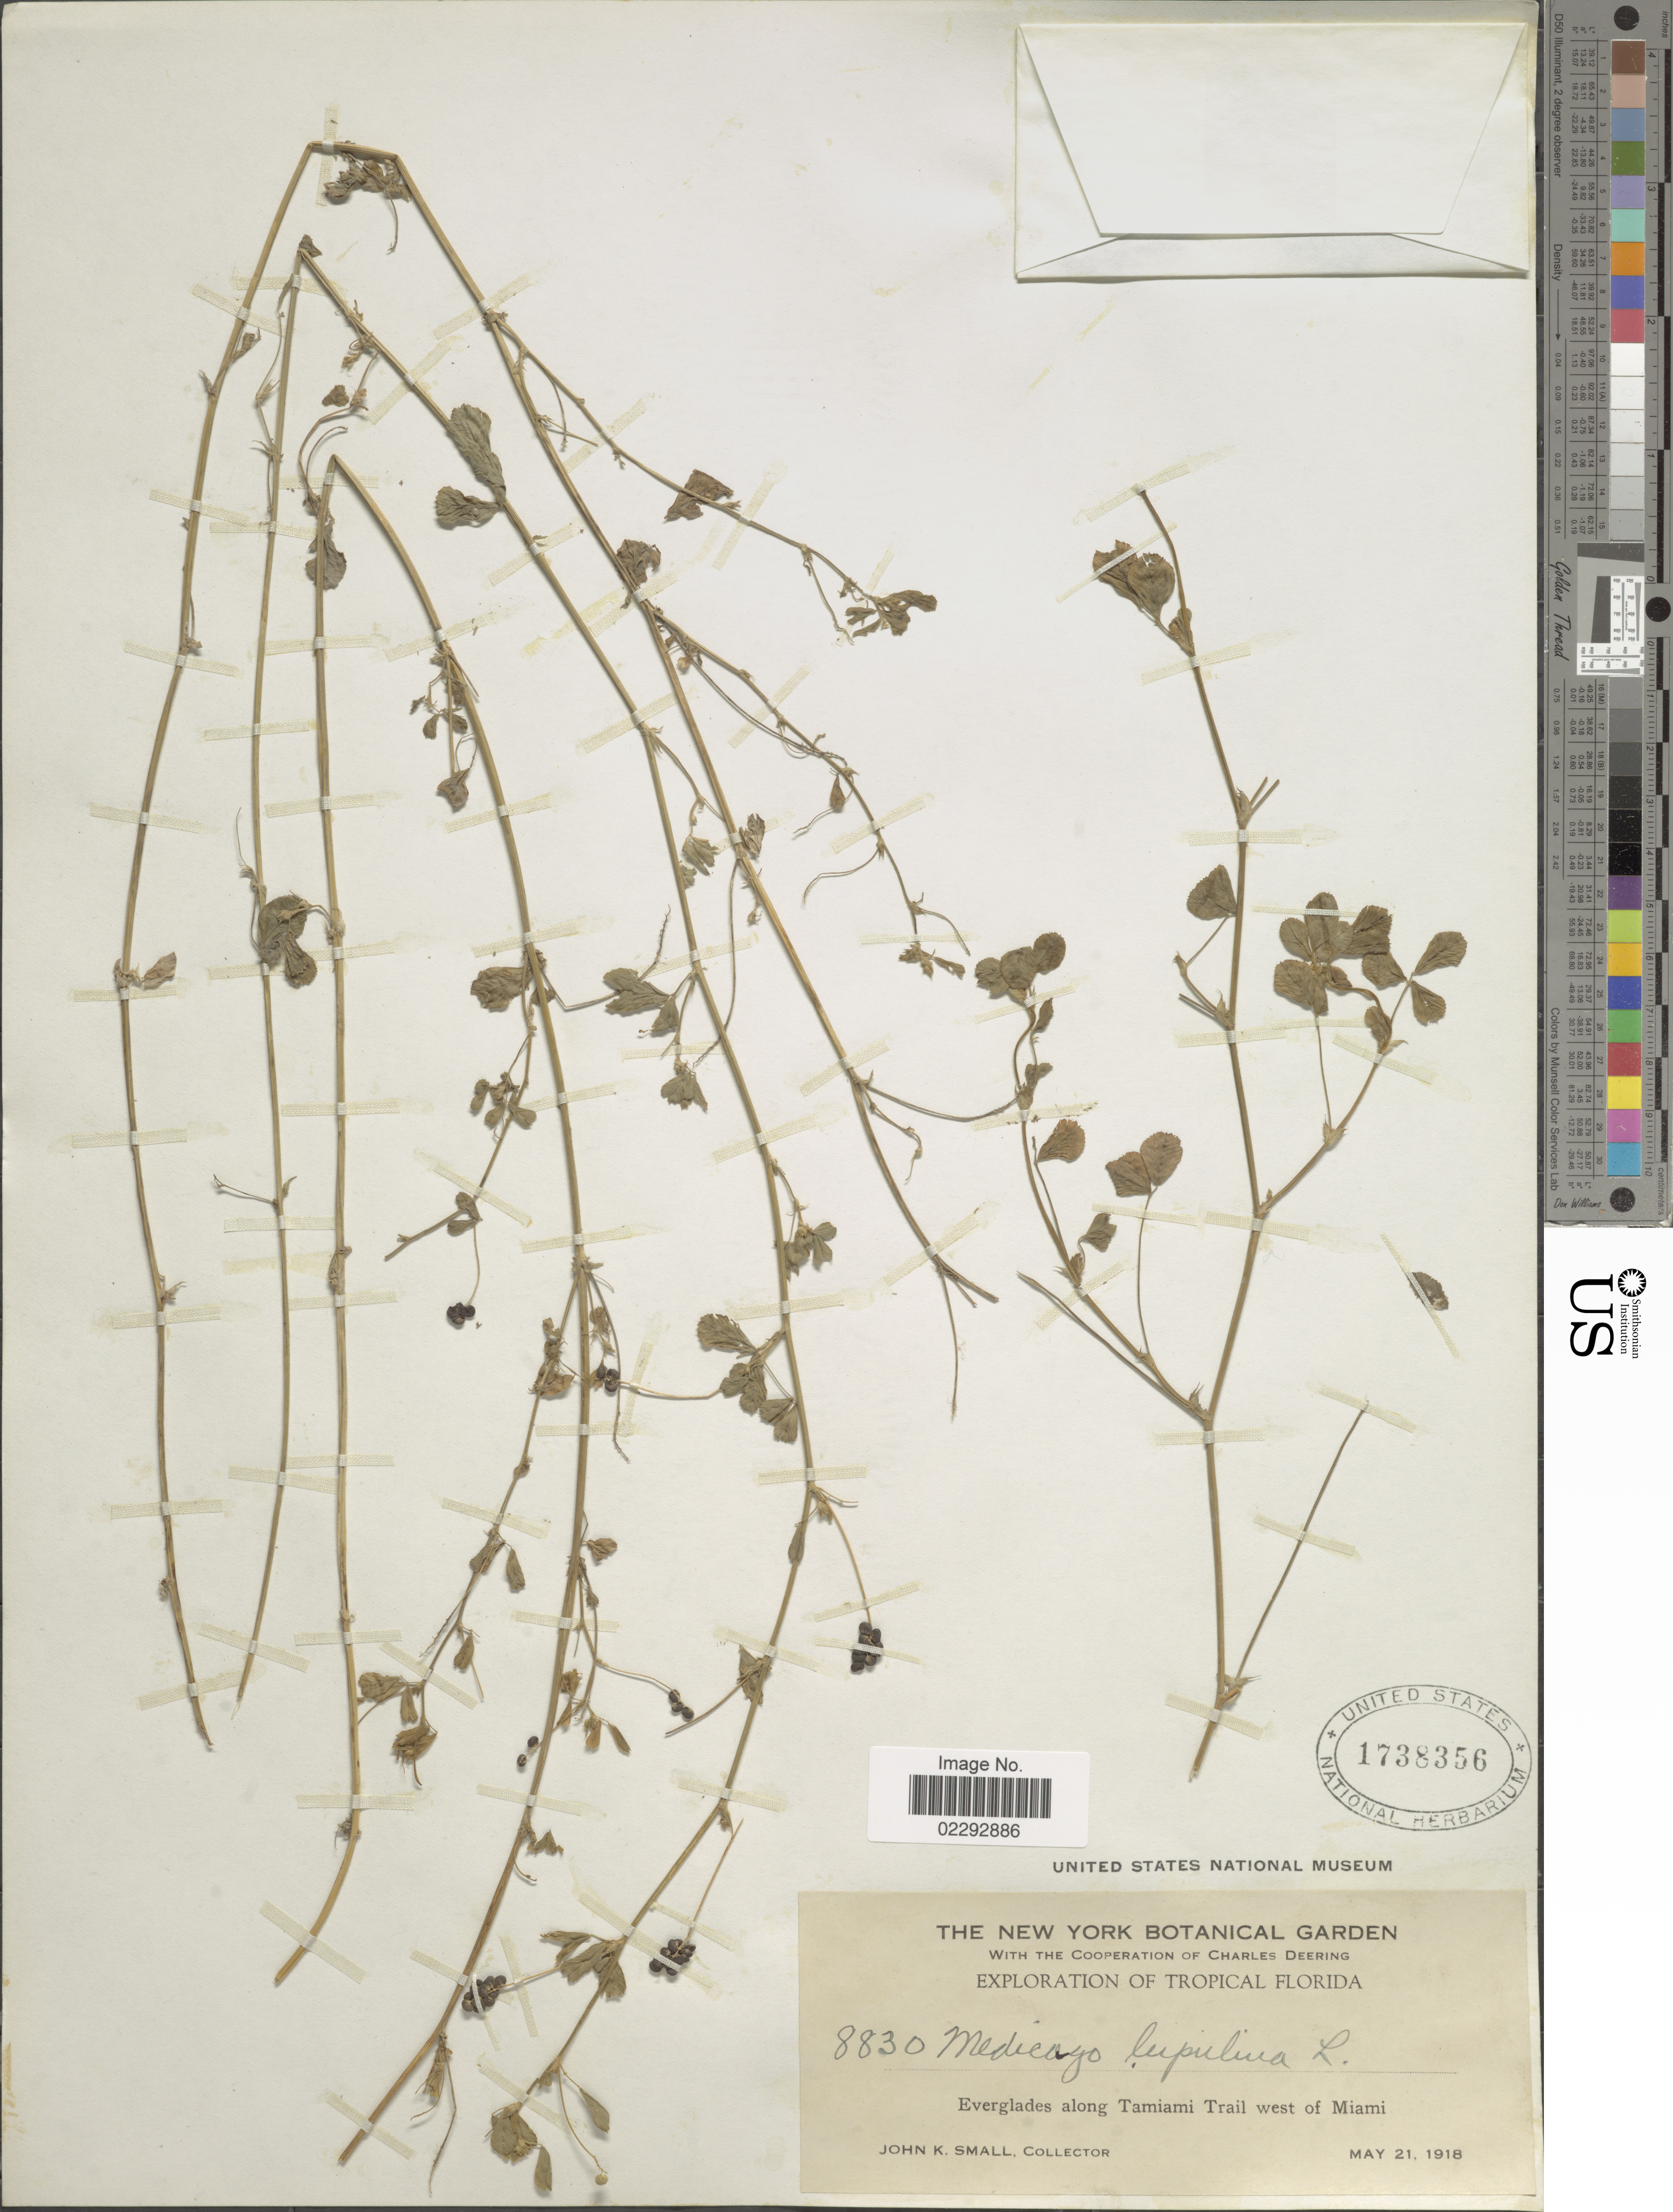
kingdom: Plantae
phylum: Tracheophyta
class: Magnoliopsida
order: Fabales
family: Fabaceae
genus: Medicago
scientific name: Medicago lupulina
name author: L.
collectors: J. K. Small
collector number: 8830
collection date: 1918-05-21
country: United States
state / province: Florida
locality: Tropical Florida, Everglades along Tamiami Trail west of Miami.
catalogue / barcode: US 1738356